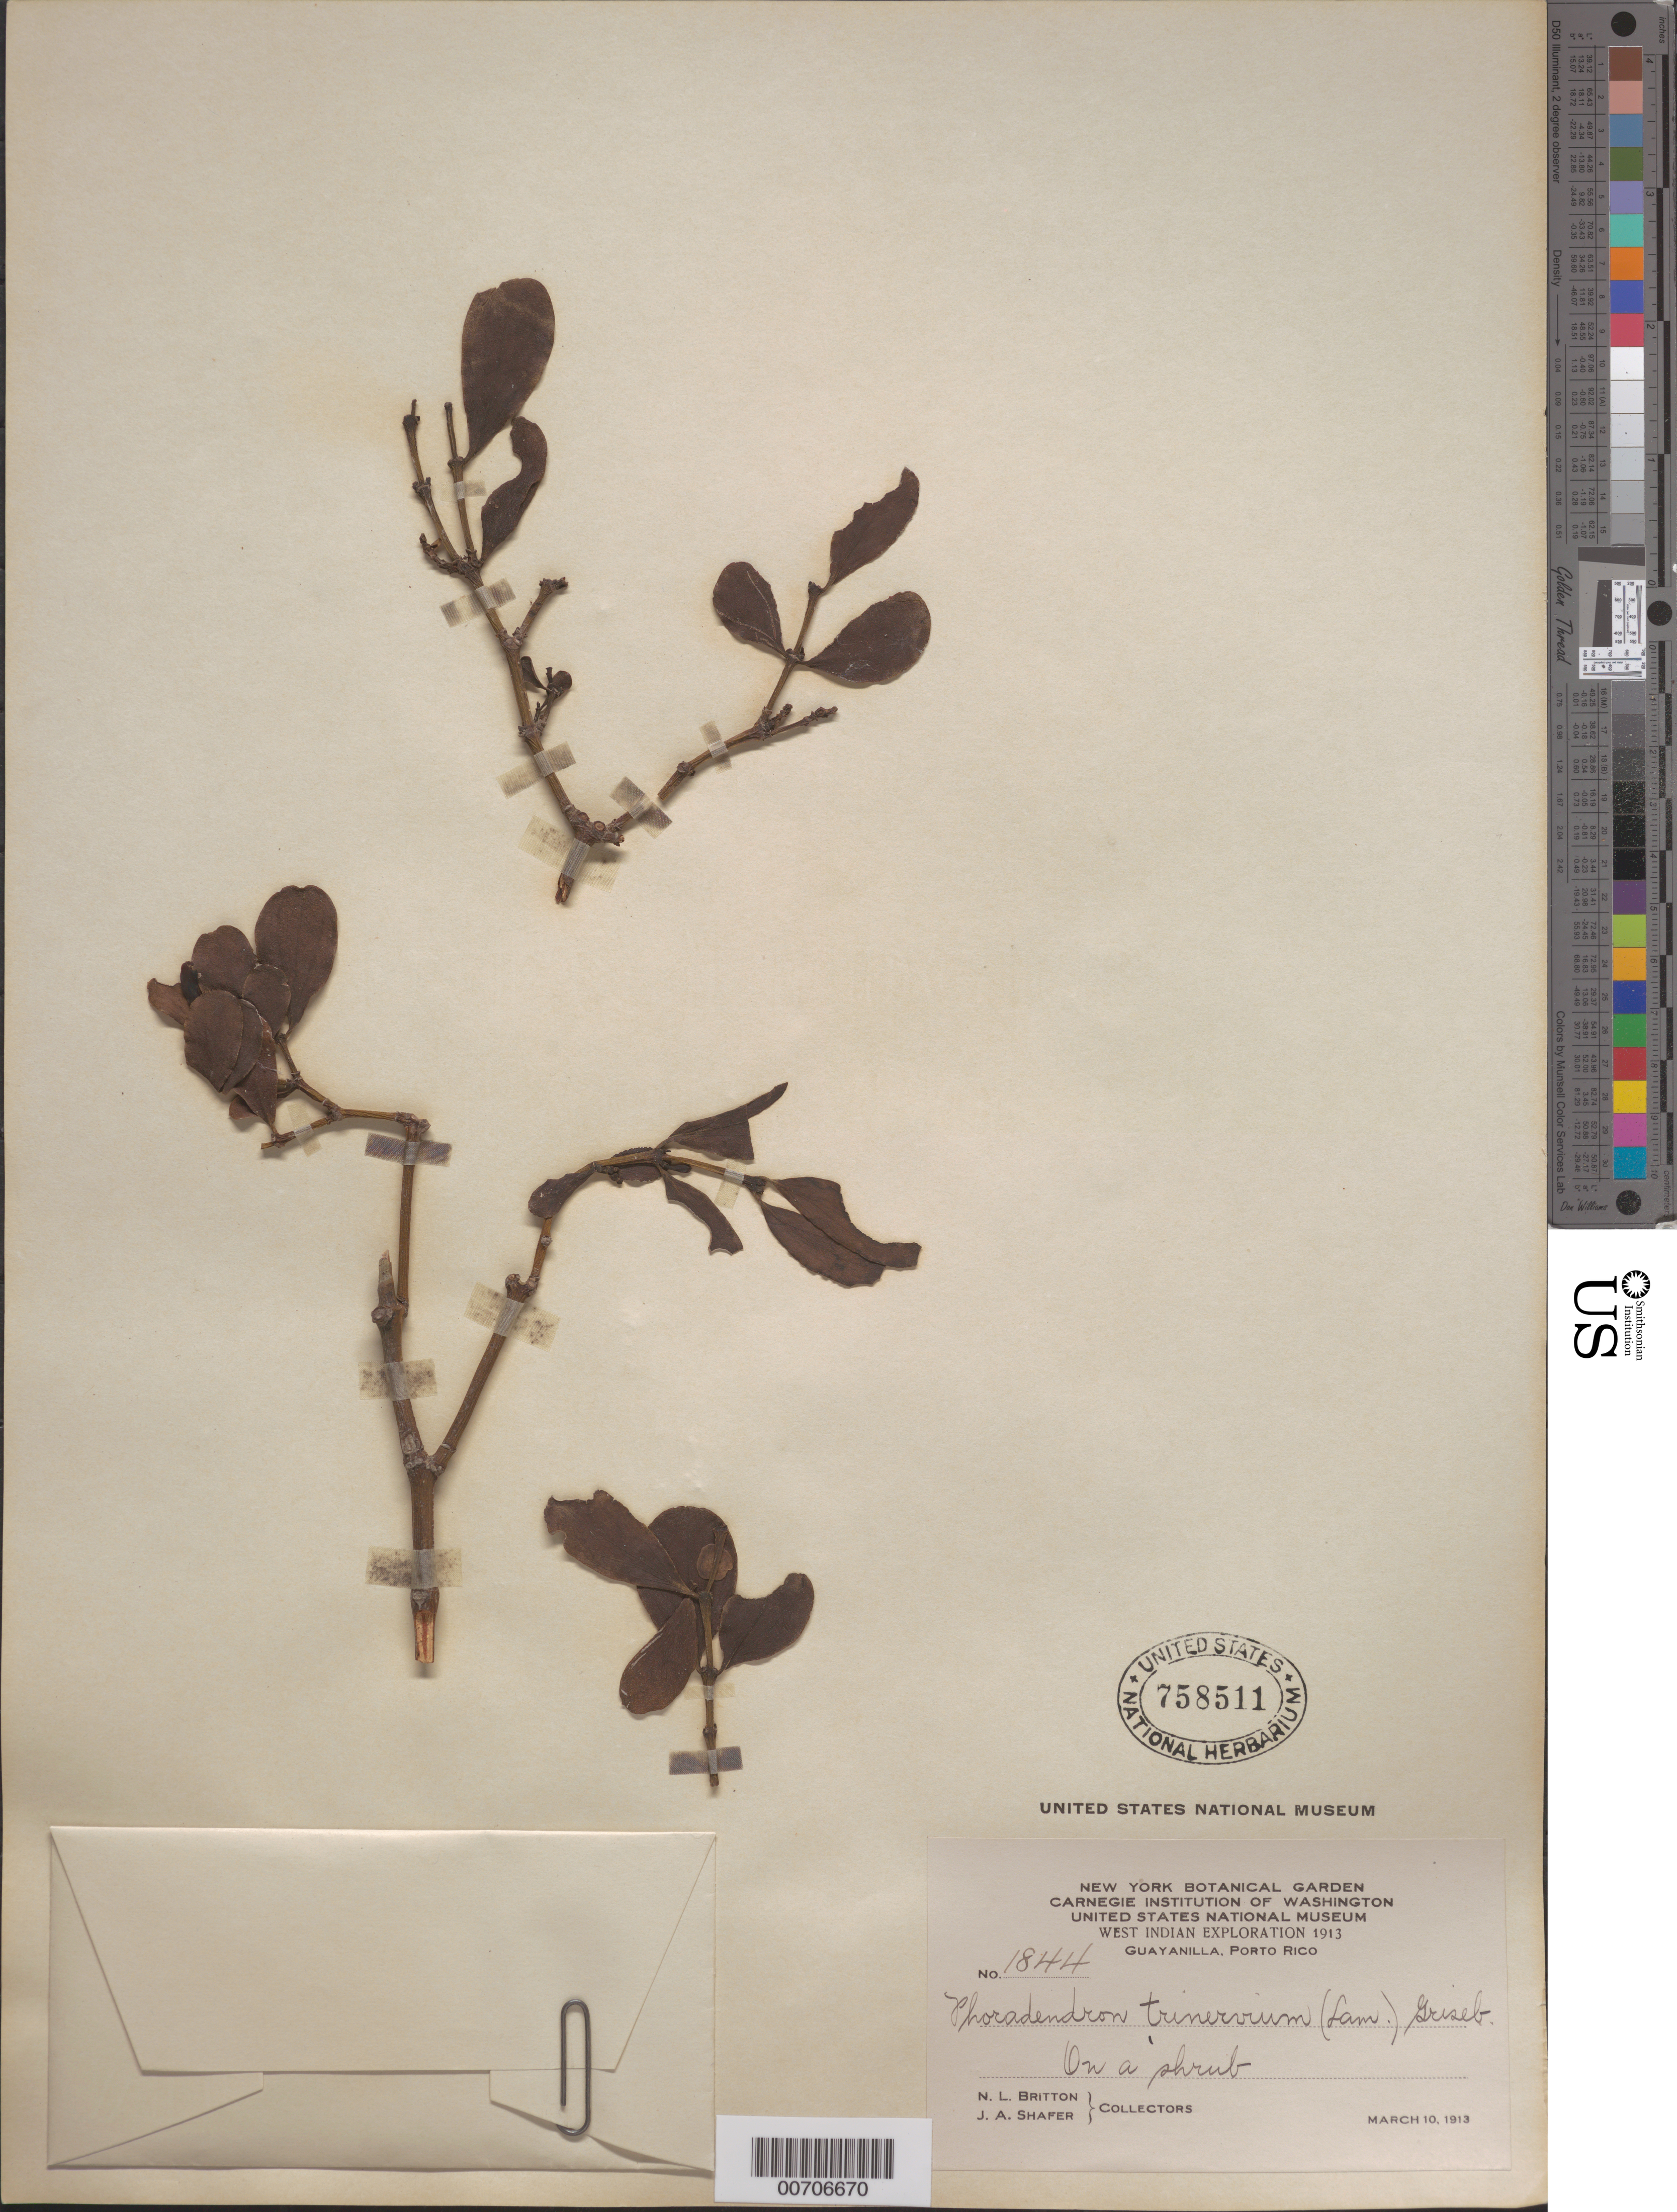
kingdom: Plantae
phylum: Tracheophyta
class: Magnoliopsida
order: Santalales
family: Viscaceae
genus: Phoradendron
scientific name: Phoradendron trinervium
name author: (Lam.) Griseb.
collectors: N. Britton & J. A. Shafer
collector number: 1844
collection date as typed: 10 Mar 1913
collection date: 1913-03-10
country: Puerto Rico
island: Greater Antilles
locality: Guayanilla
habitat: On a shrub.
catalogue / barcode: US 758511